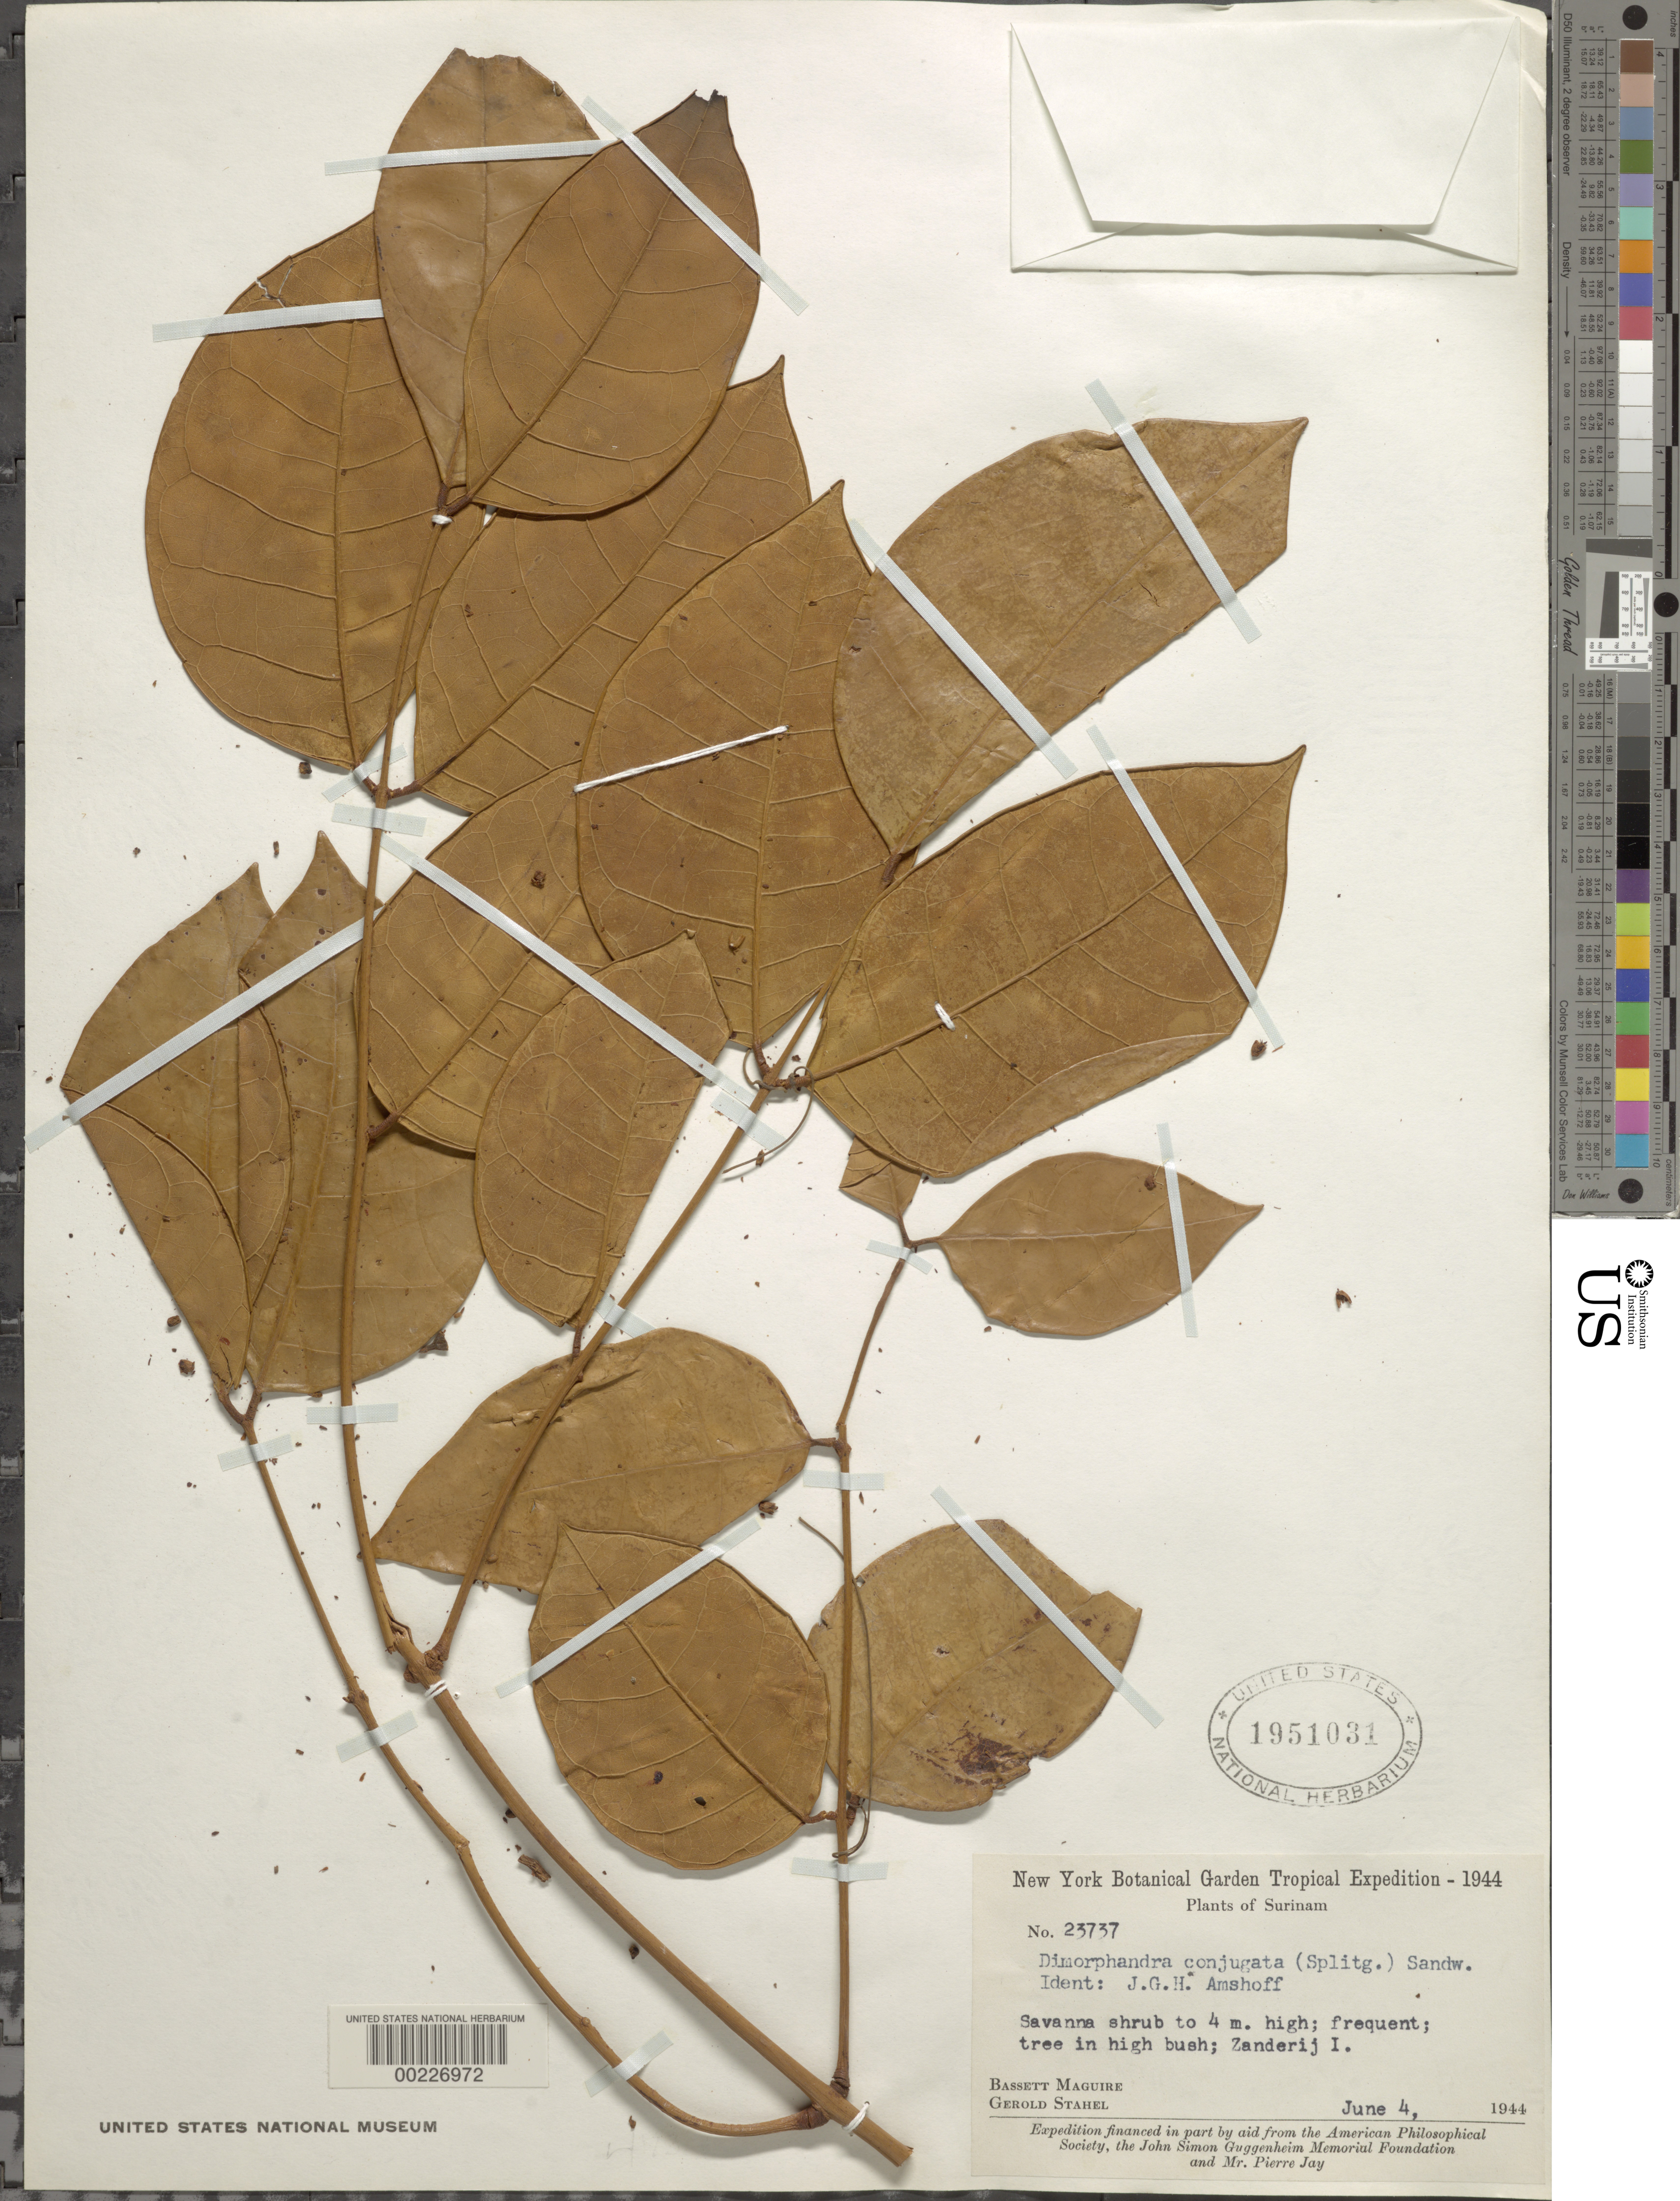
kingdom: Plantae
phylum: Tracheophyta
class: Magnoliopsida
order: Fabales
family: Fabaceae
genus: Dimorphandra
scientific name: Dimorphandra conjugata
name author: (Splitg.) Sandwith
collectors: B. Maguire & G. Stahel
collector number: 23737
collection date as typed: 04 Jun 1944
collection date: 1944-06-04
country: Suriname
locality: Zanderij i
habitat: High bush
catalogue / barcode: US 1951031